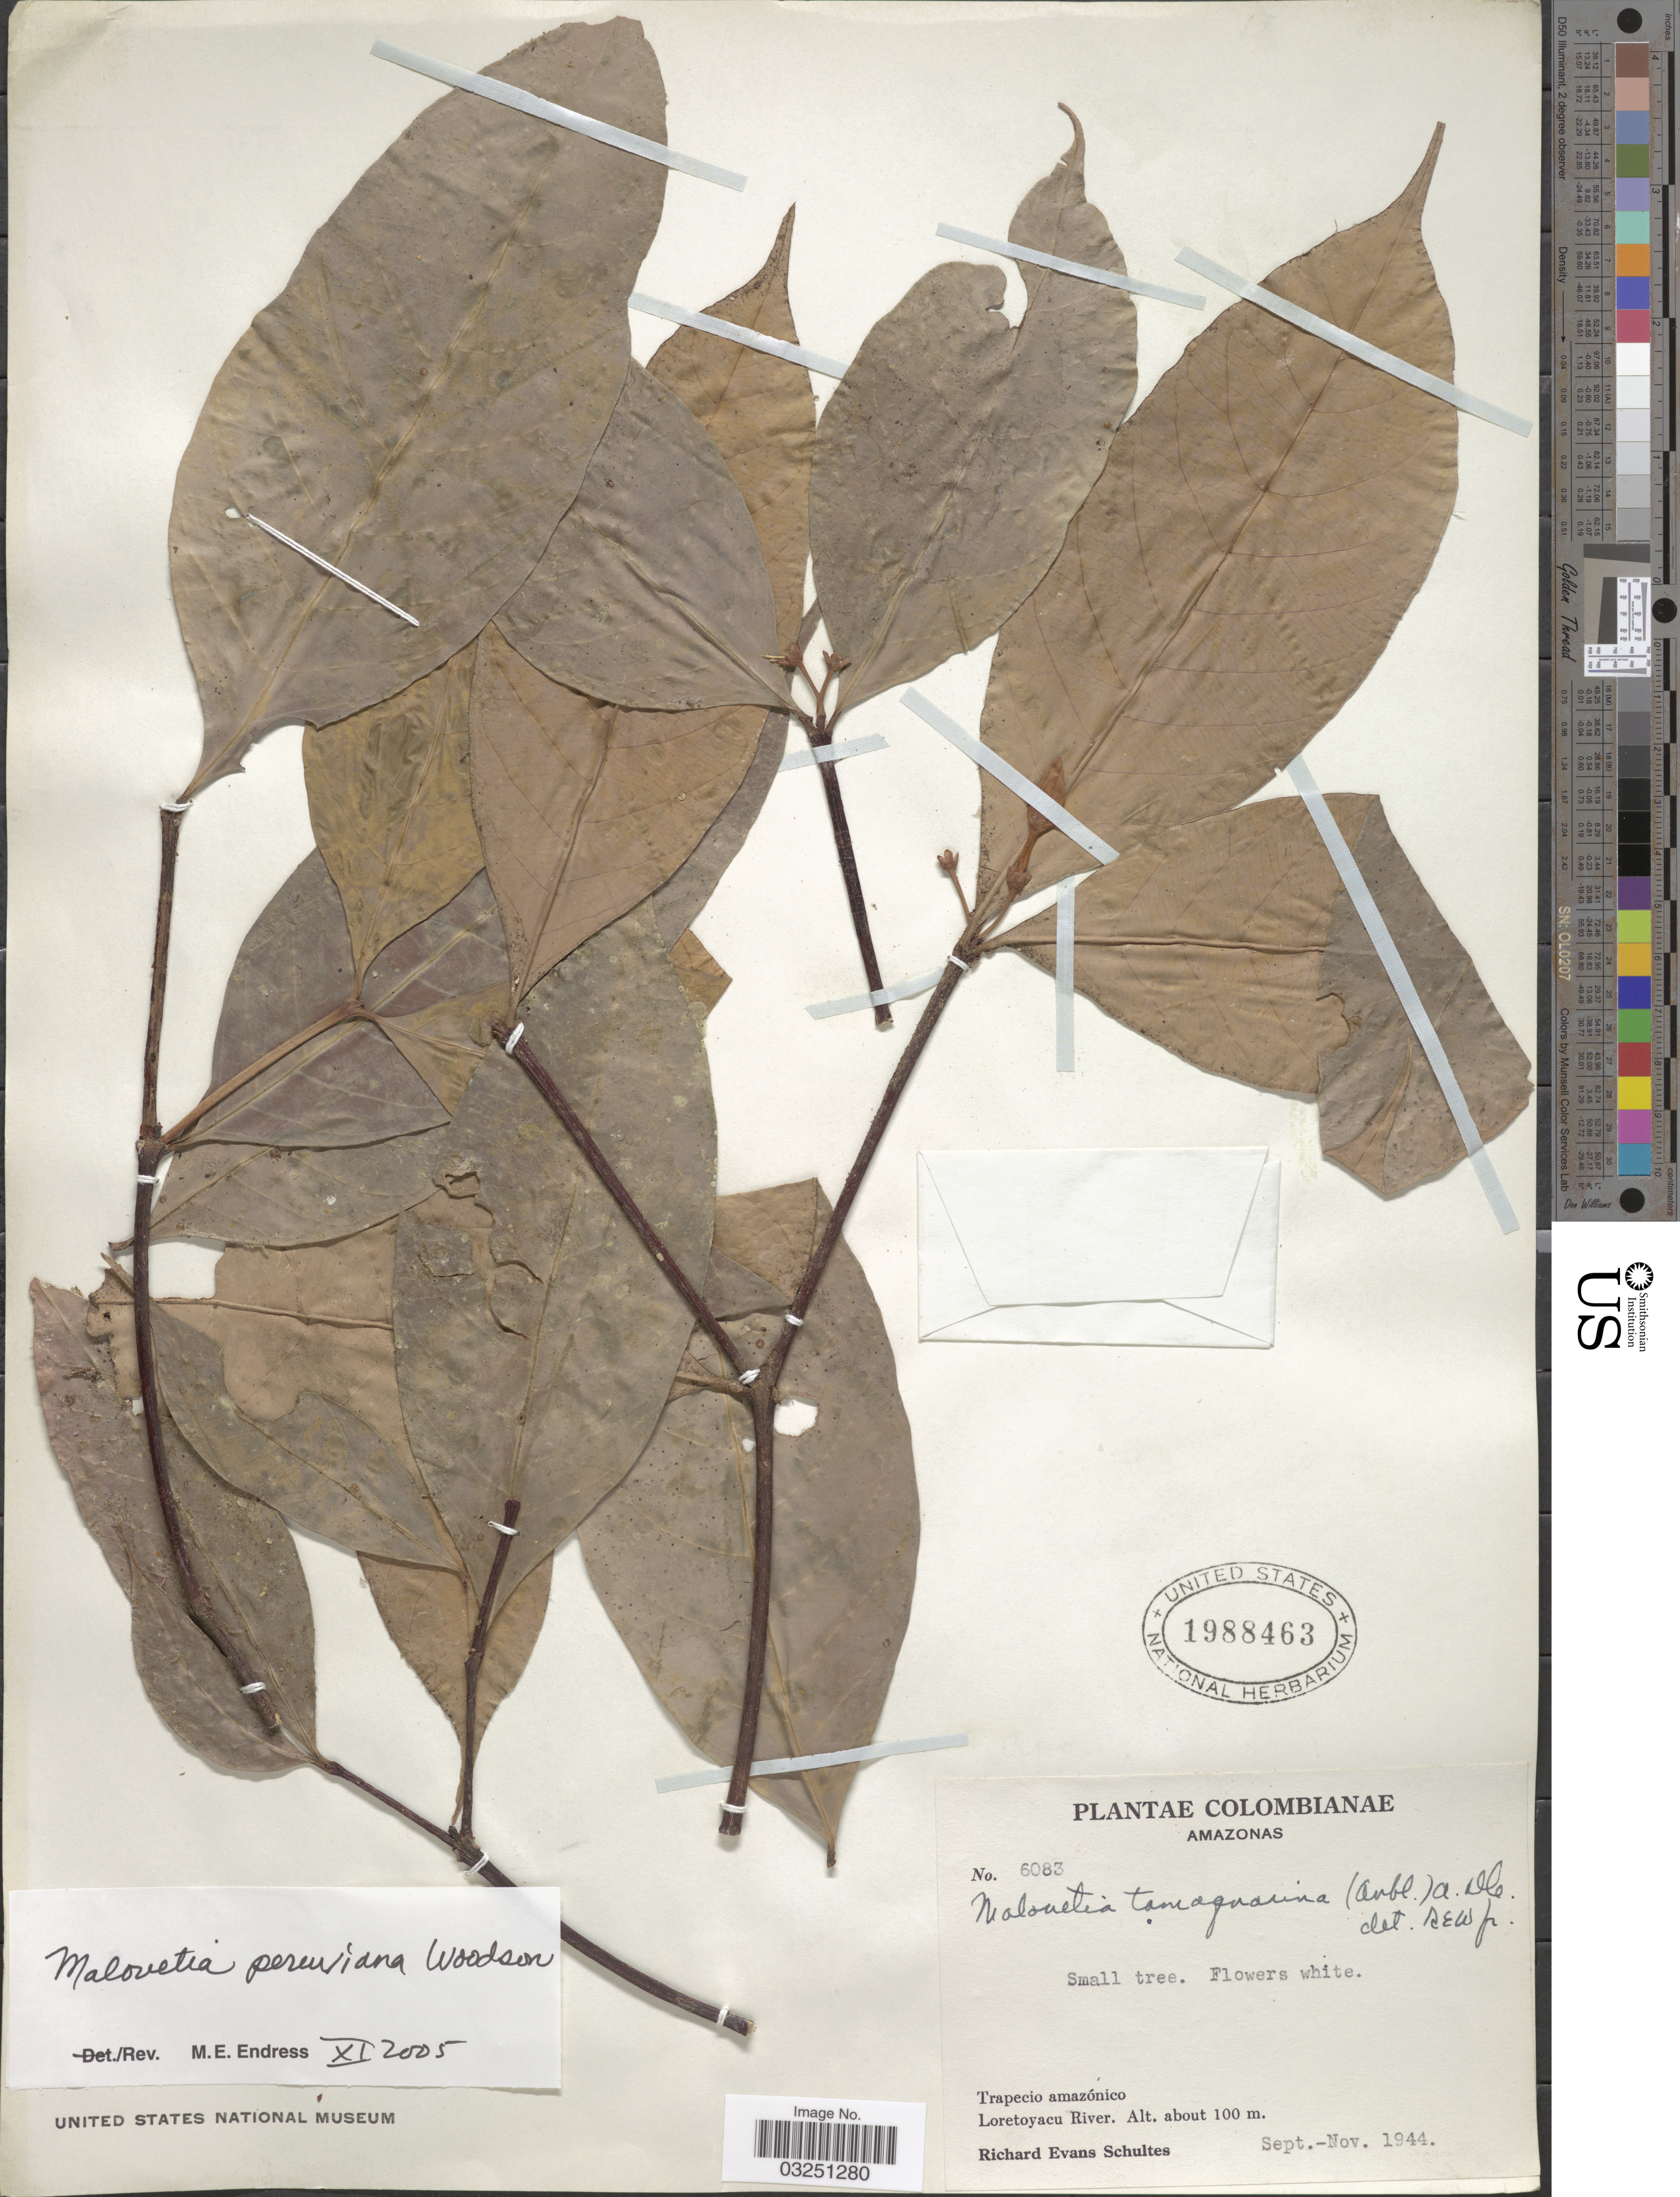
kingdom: Plantae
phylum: Tracheophyta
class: Magnoliopsida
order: Gentianales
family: Apocynaceae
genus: Malouetia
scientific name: Malouetia peruviana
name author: Woodson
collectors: R. E. Schultes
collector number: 6083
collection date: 1944-09/1944-11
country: Colombia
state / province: Amazônas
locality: Trapecio amazónico. Loretoyacu River.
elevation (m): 100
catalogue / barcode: US 1988463